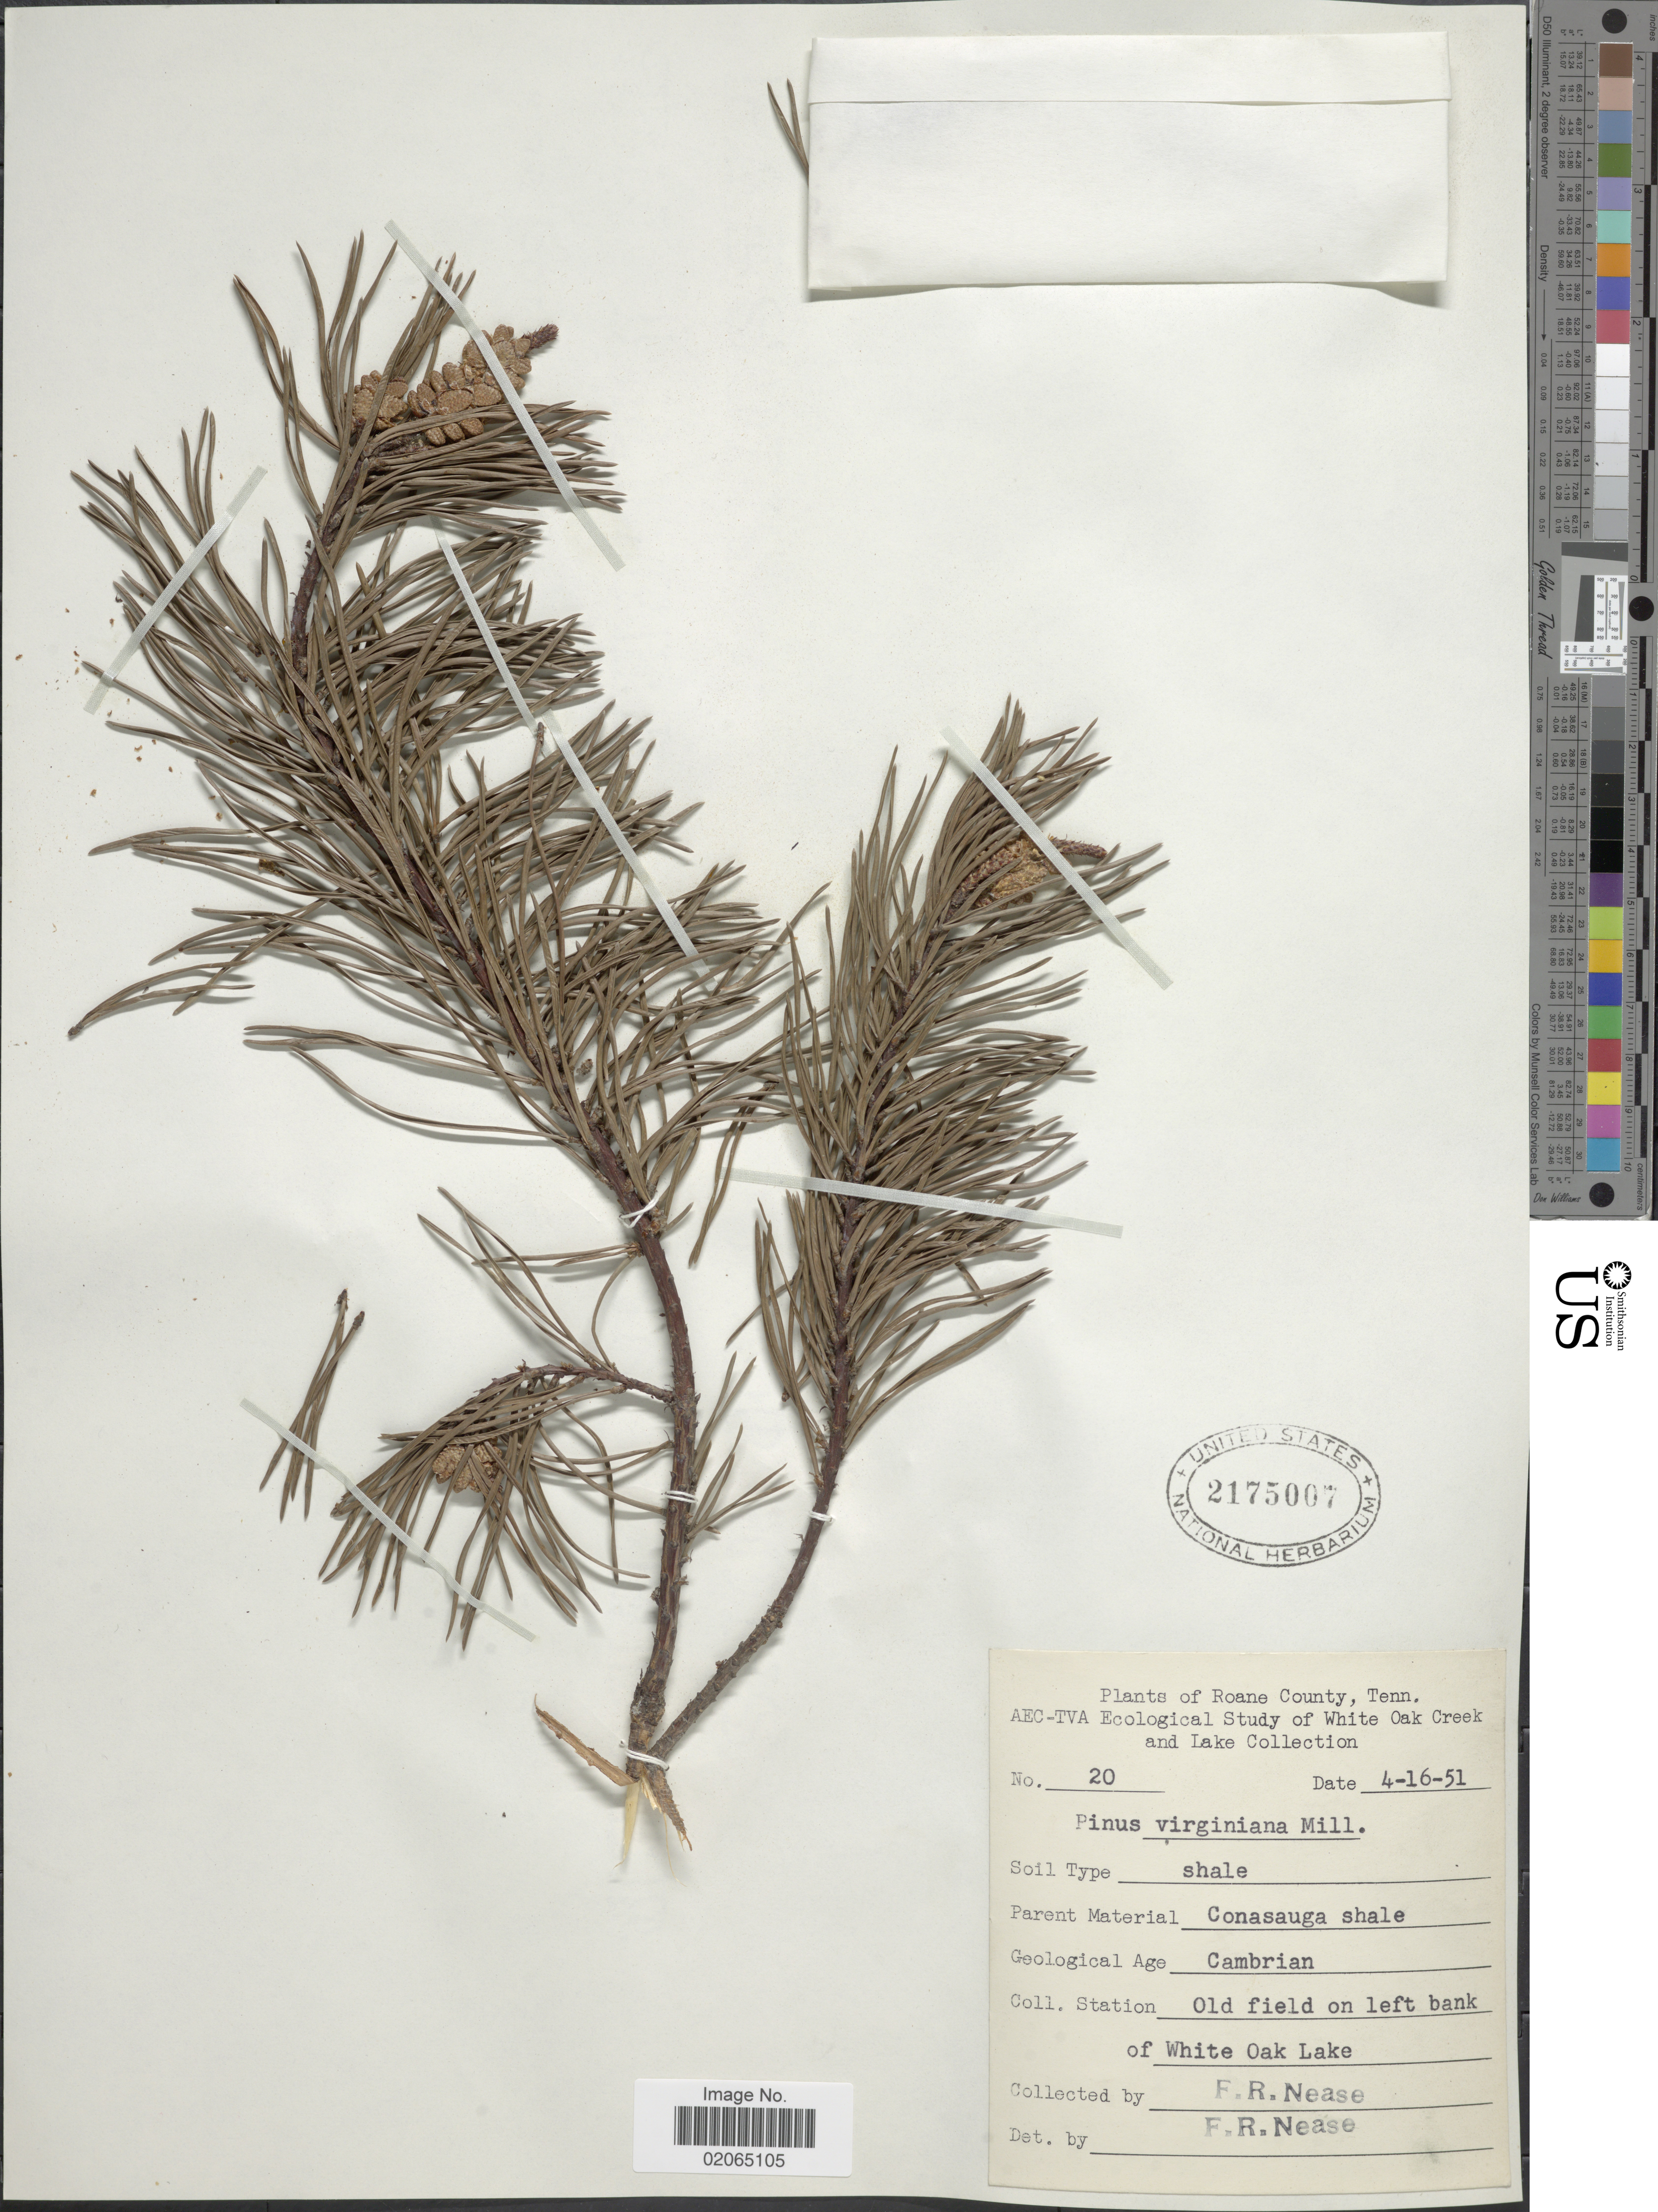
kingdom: Plantae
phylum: Tracheophyta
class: Pinopsida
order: Pinales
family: Pinaceae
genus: Pinus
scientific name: Pinus virginiana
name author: Mill.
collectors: F. Nease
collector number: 20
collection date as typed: Transcribed d/m/y: 16/4/51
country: United States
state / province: Tennessee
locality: Roane County. Old field on left bank of White Oak Lake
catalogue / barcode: US 2175007